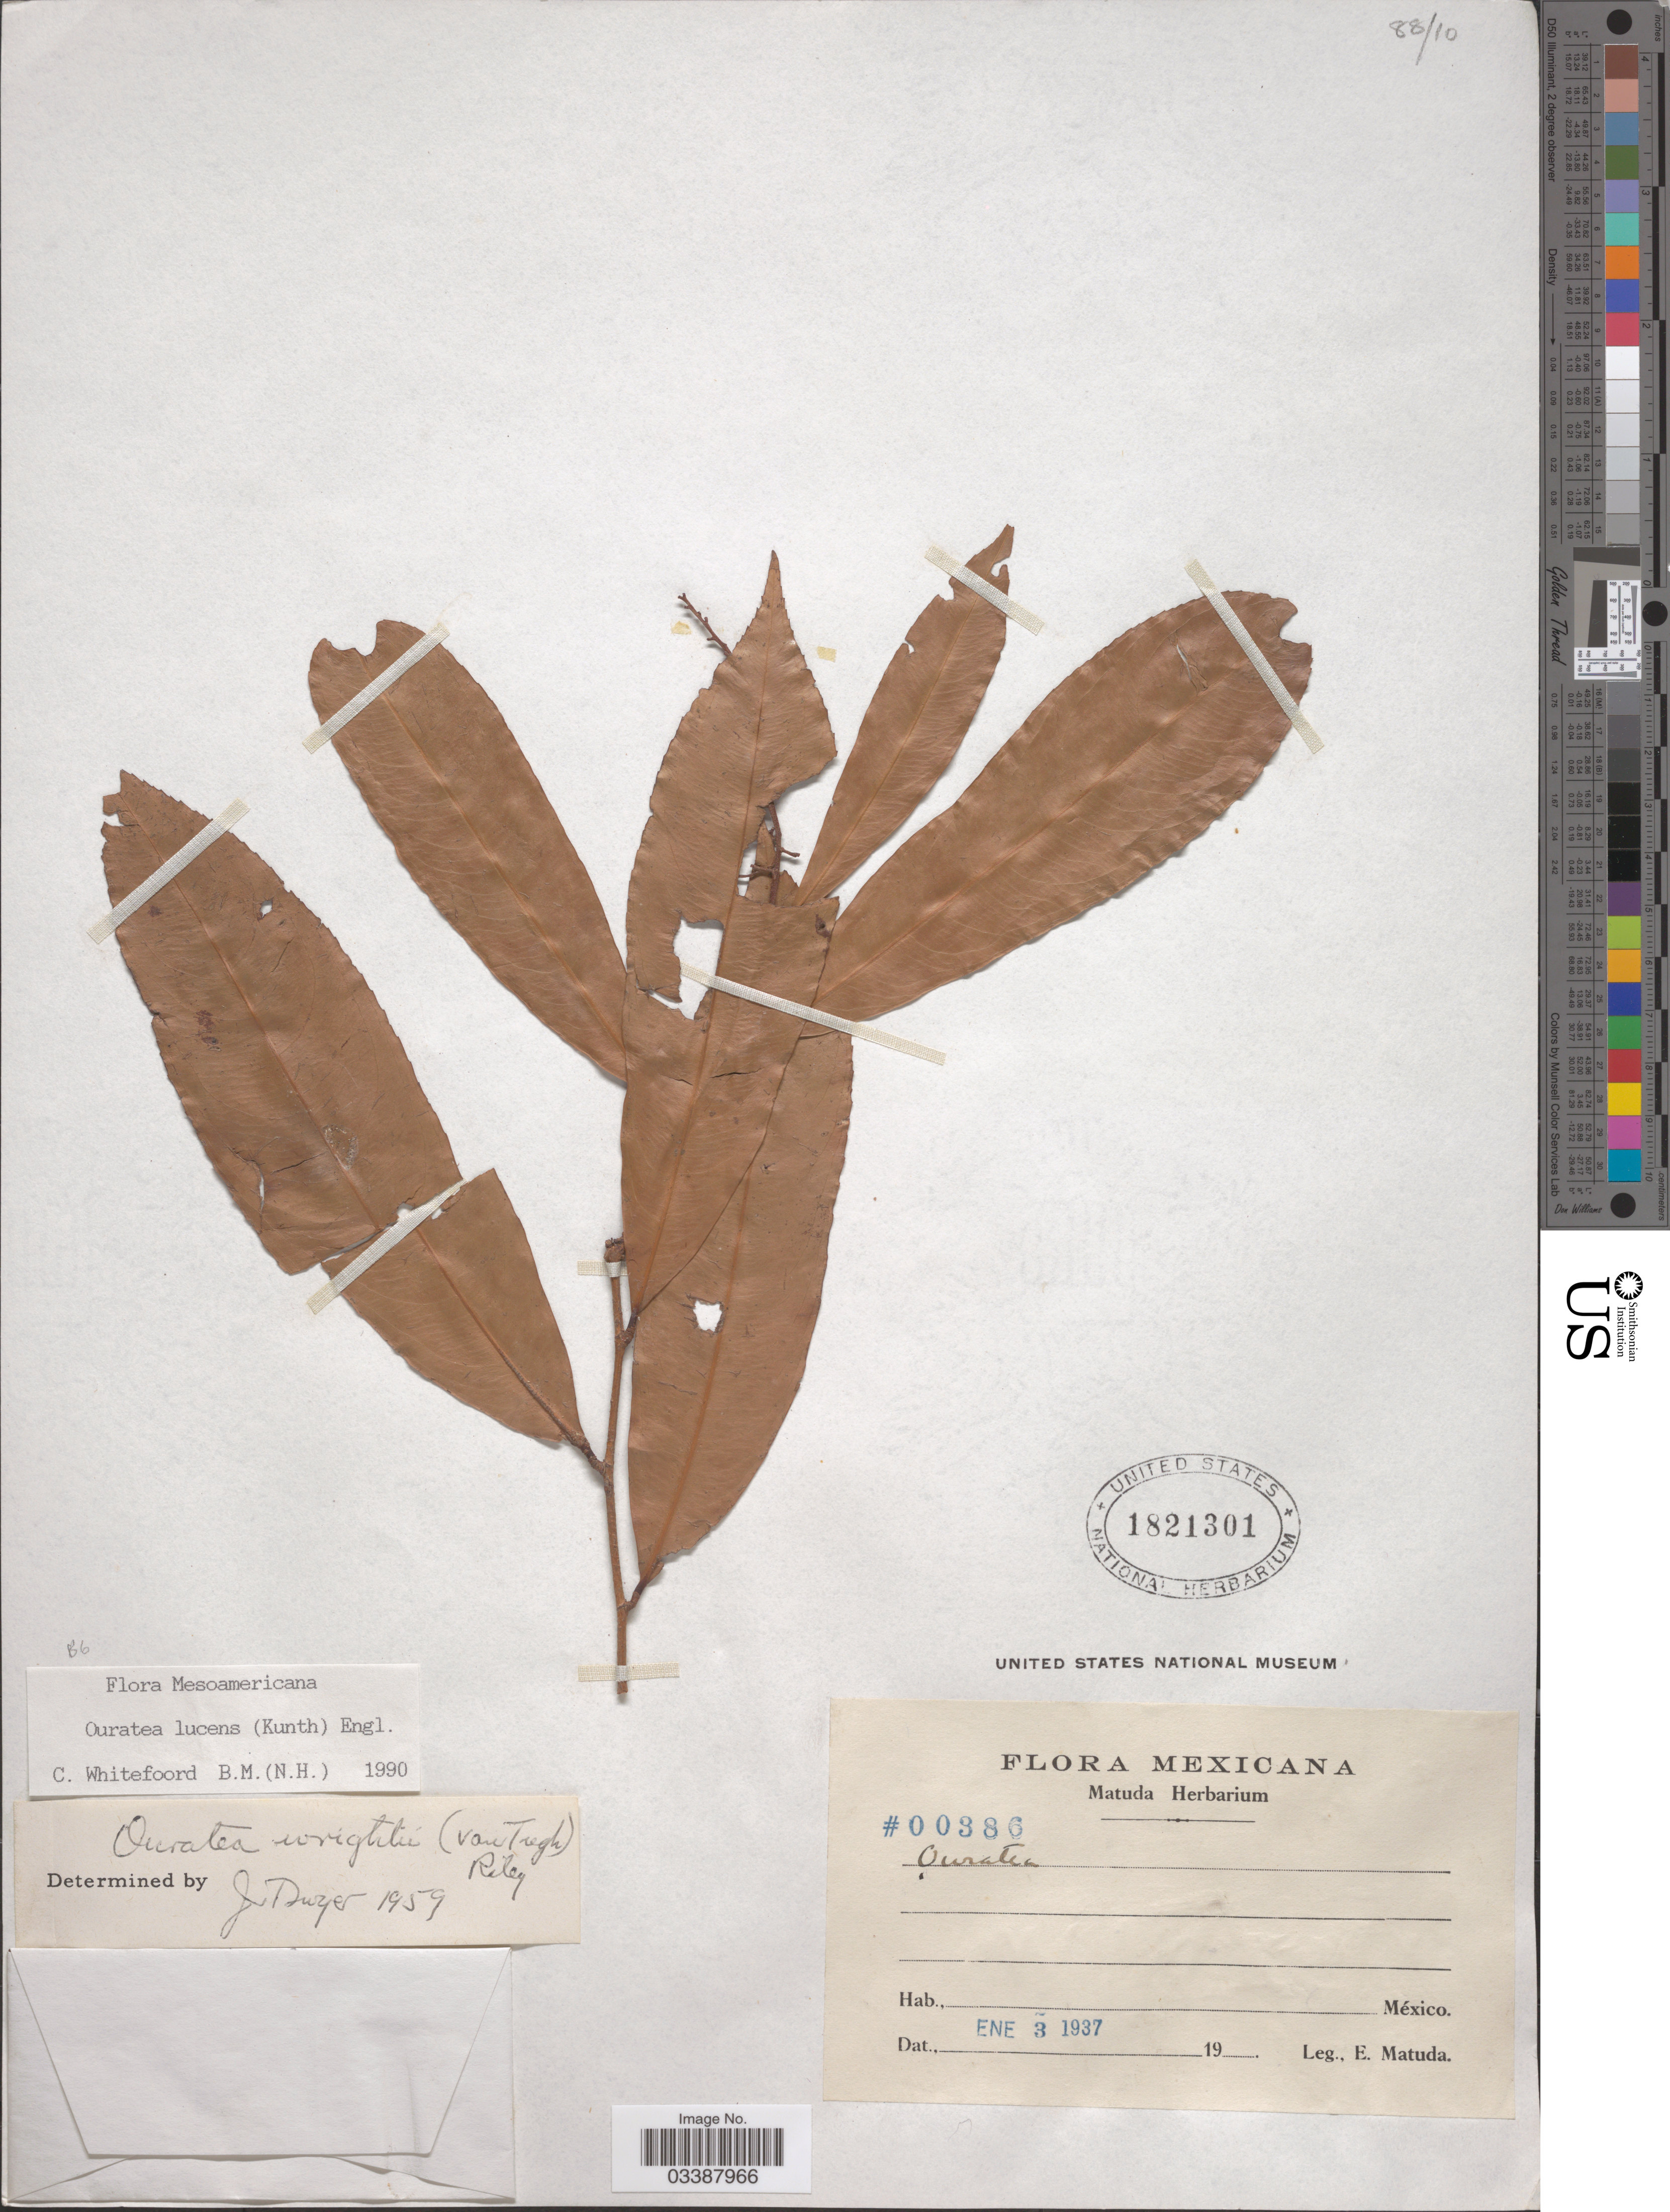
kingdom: Plantae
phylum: Tracheophyta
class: Magnoliopsida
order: Malpighiales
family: Ochnaceae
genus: Ouratea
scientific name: Ouratea lucens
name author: (Kunth) Engl.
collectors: E. Matuda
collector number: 00386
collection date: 1937-01-03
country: Mexico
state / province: México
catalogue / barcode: US 1821301